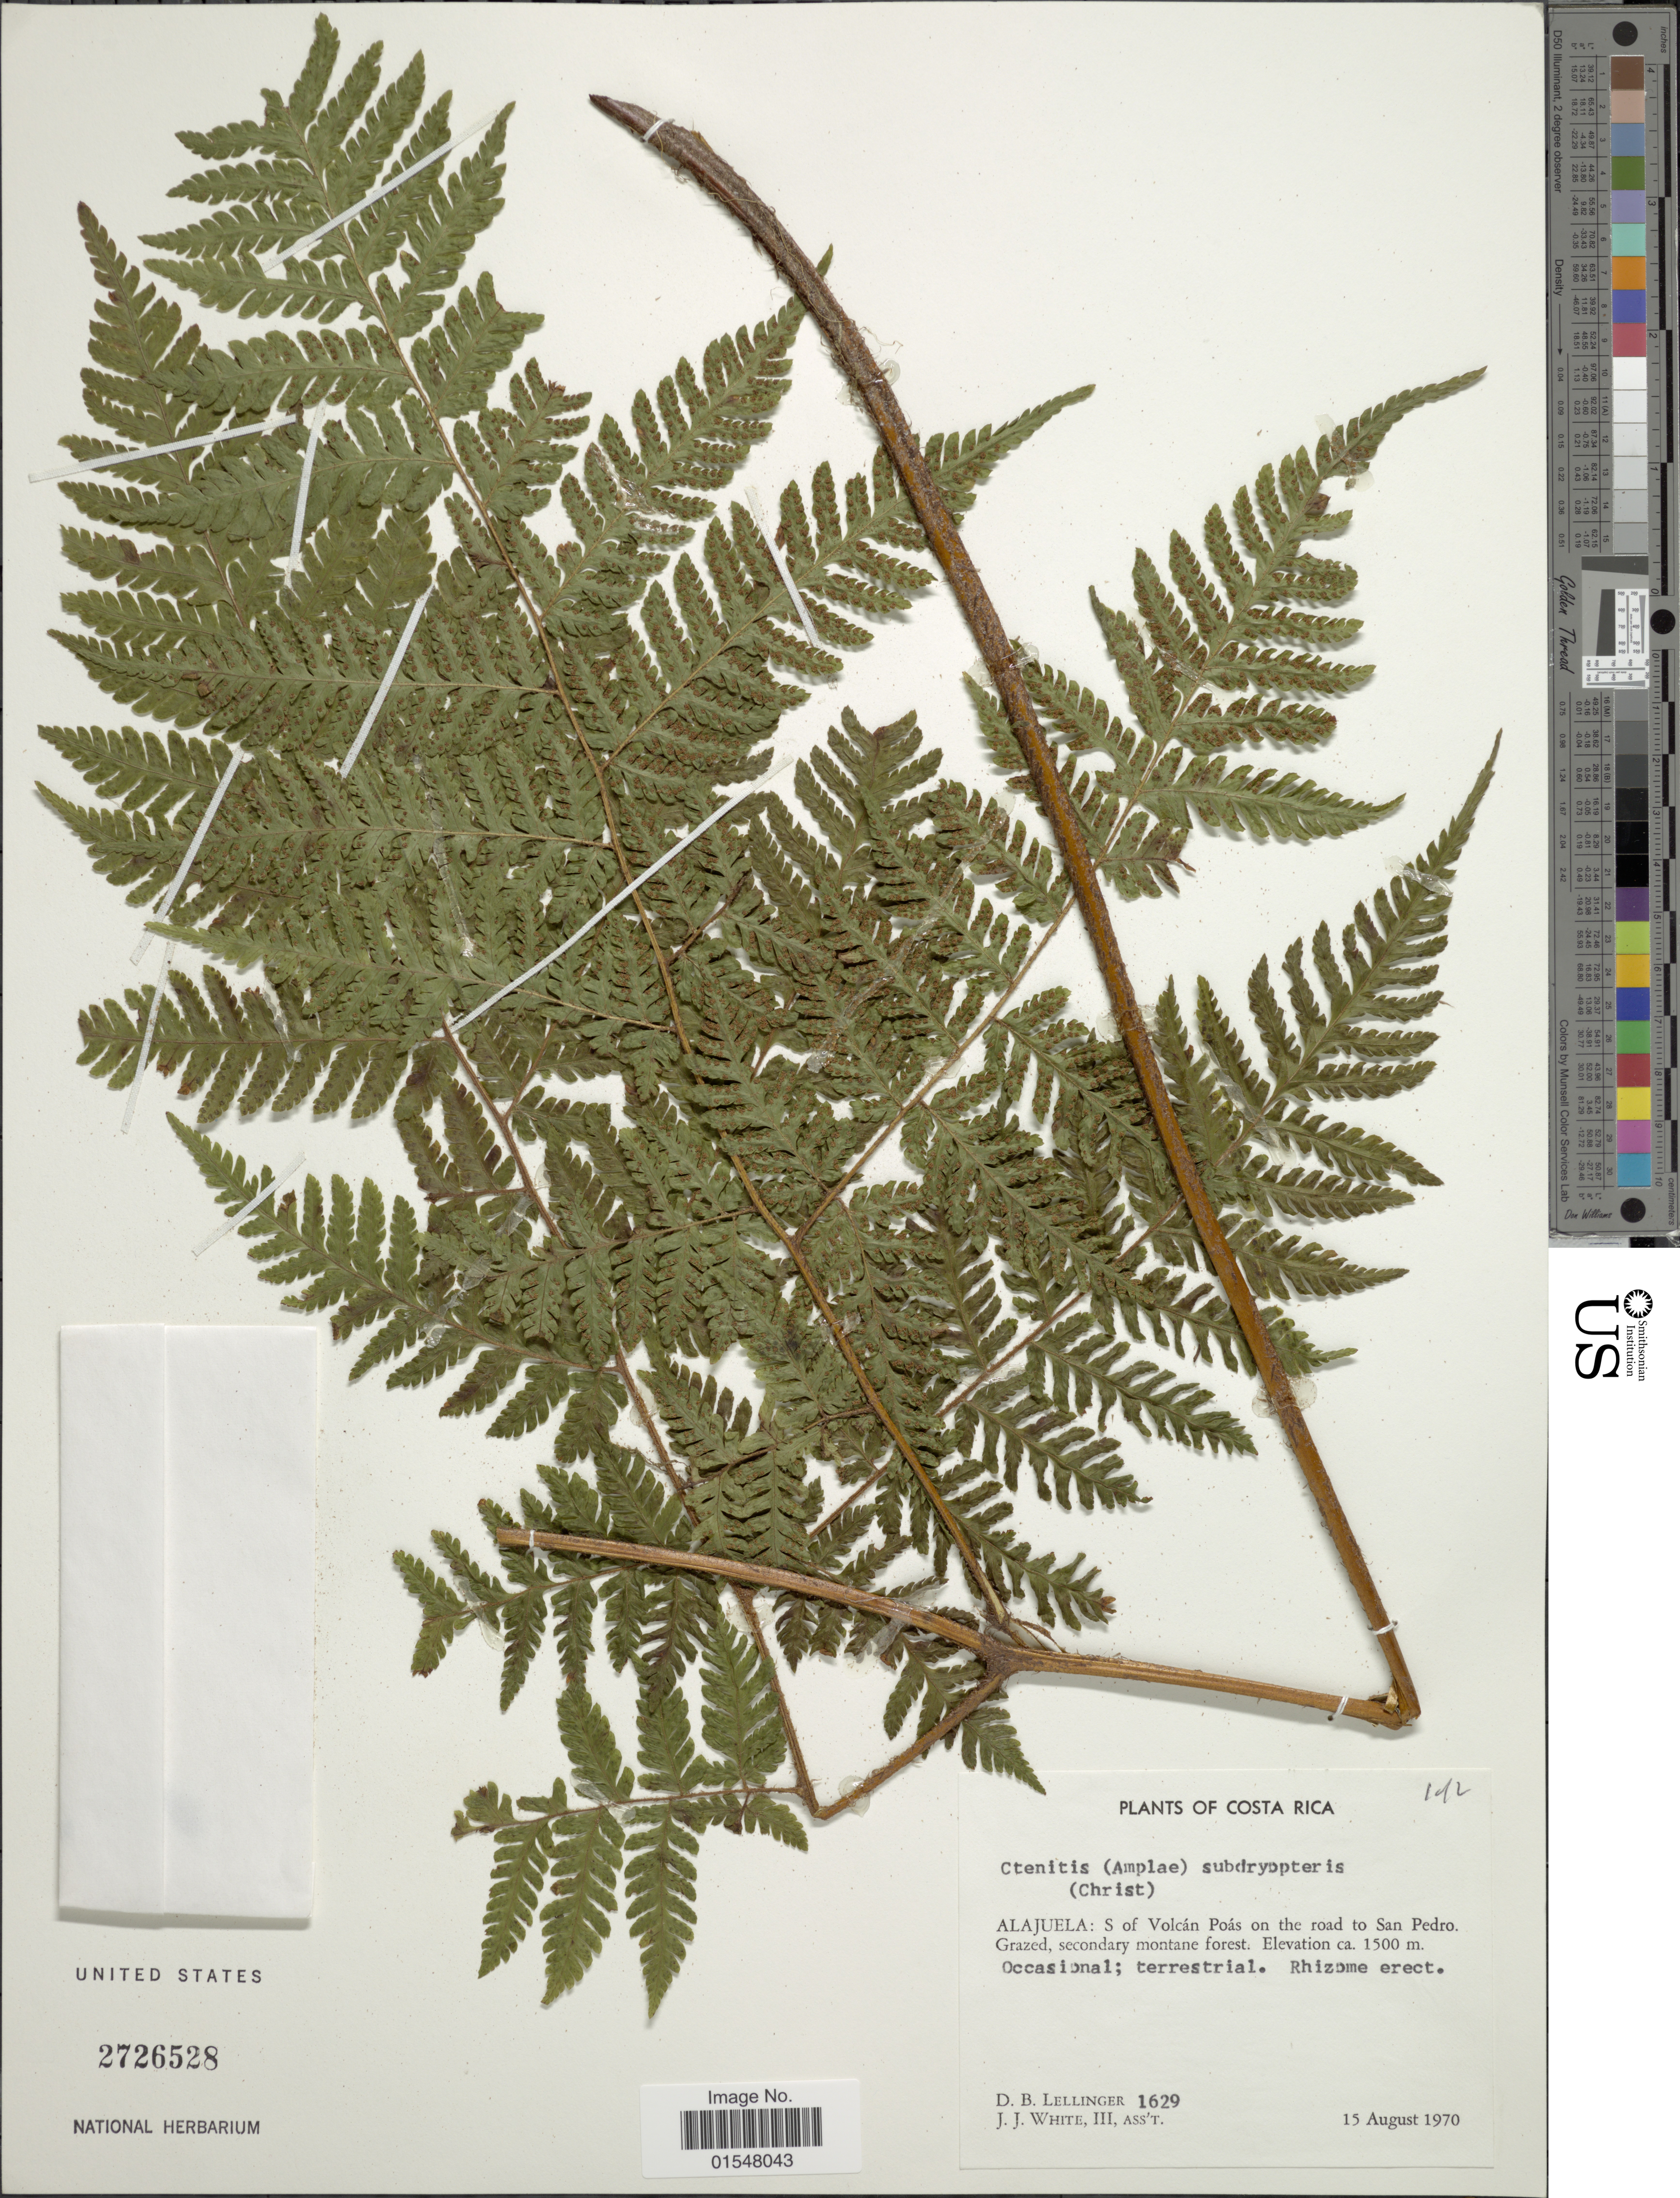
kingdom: Plantae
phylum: Tracheophyta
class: Polypodiopsida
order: Polypodiales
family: Dryopteridaceae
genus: Ctenitis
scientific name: Ctenitis subdryopteris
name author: (Christ) Lellinger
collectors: D. B. Lellinger & J. J. White III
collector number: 1629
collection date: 1971-08-15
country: Costa Rica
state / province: Alajuela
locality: S of Volcán Poás on the road to San Pedro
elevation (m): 1500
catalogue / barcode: US 2726528